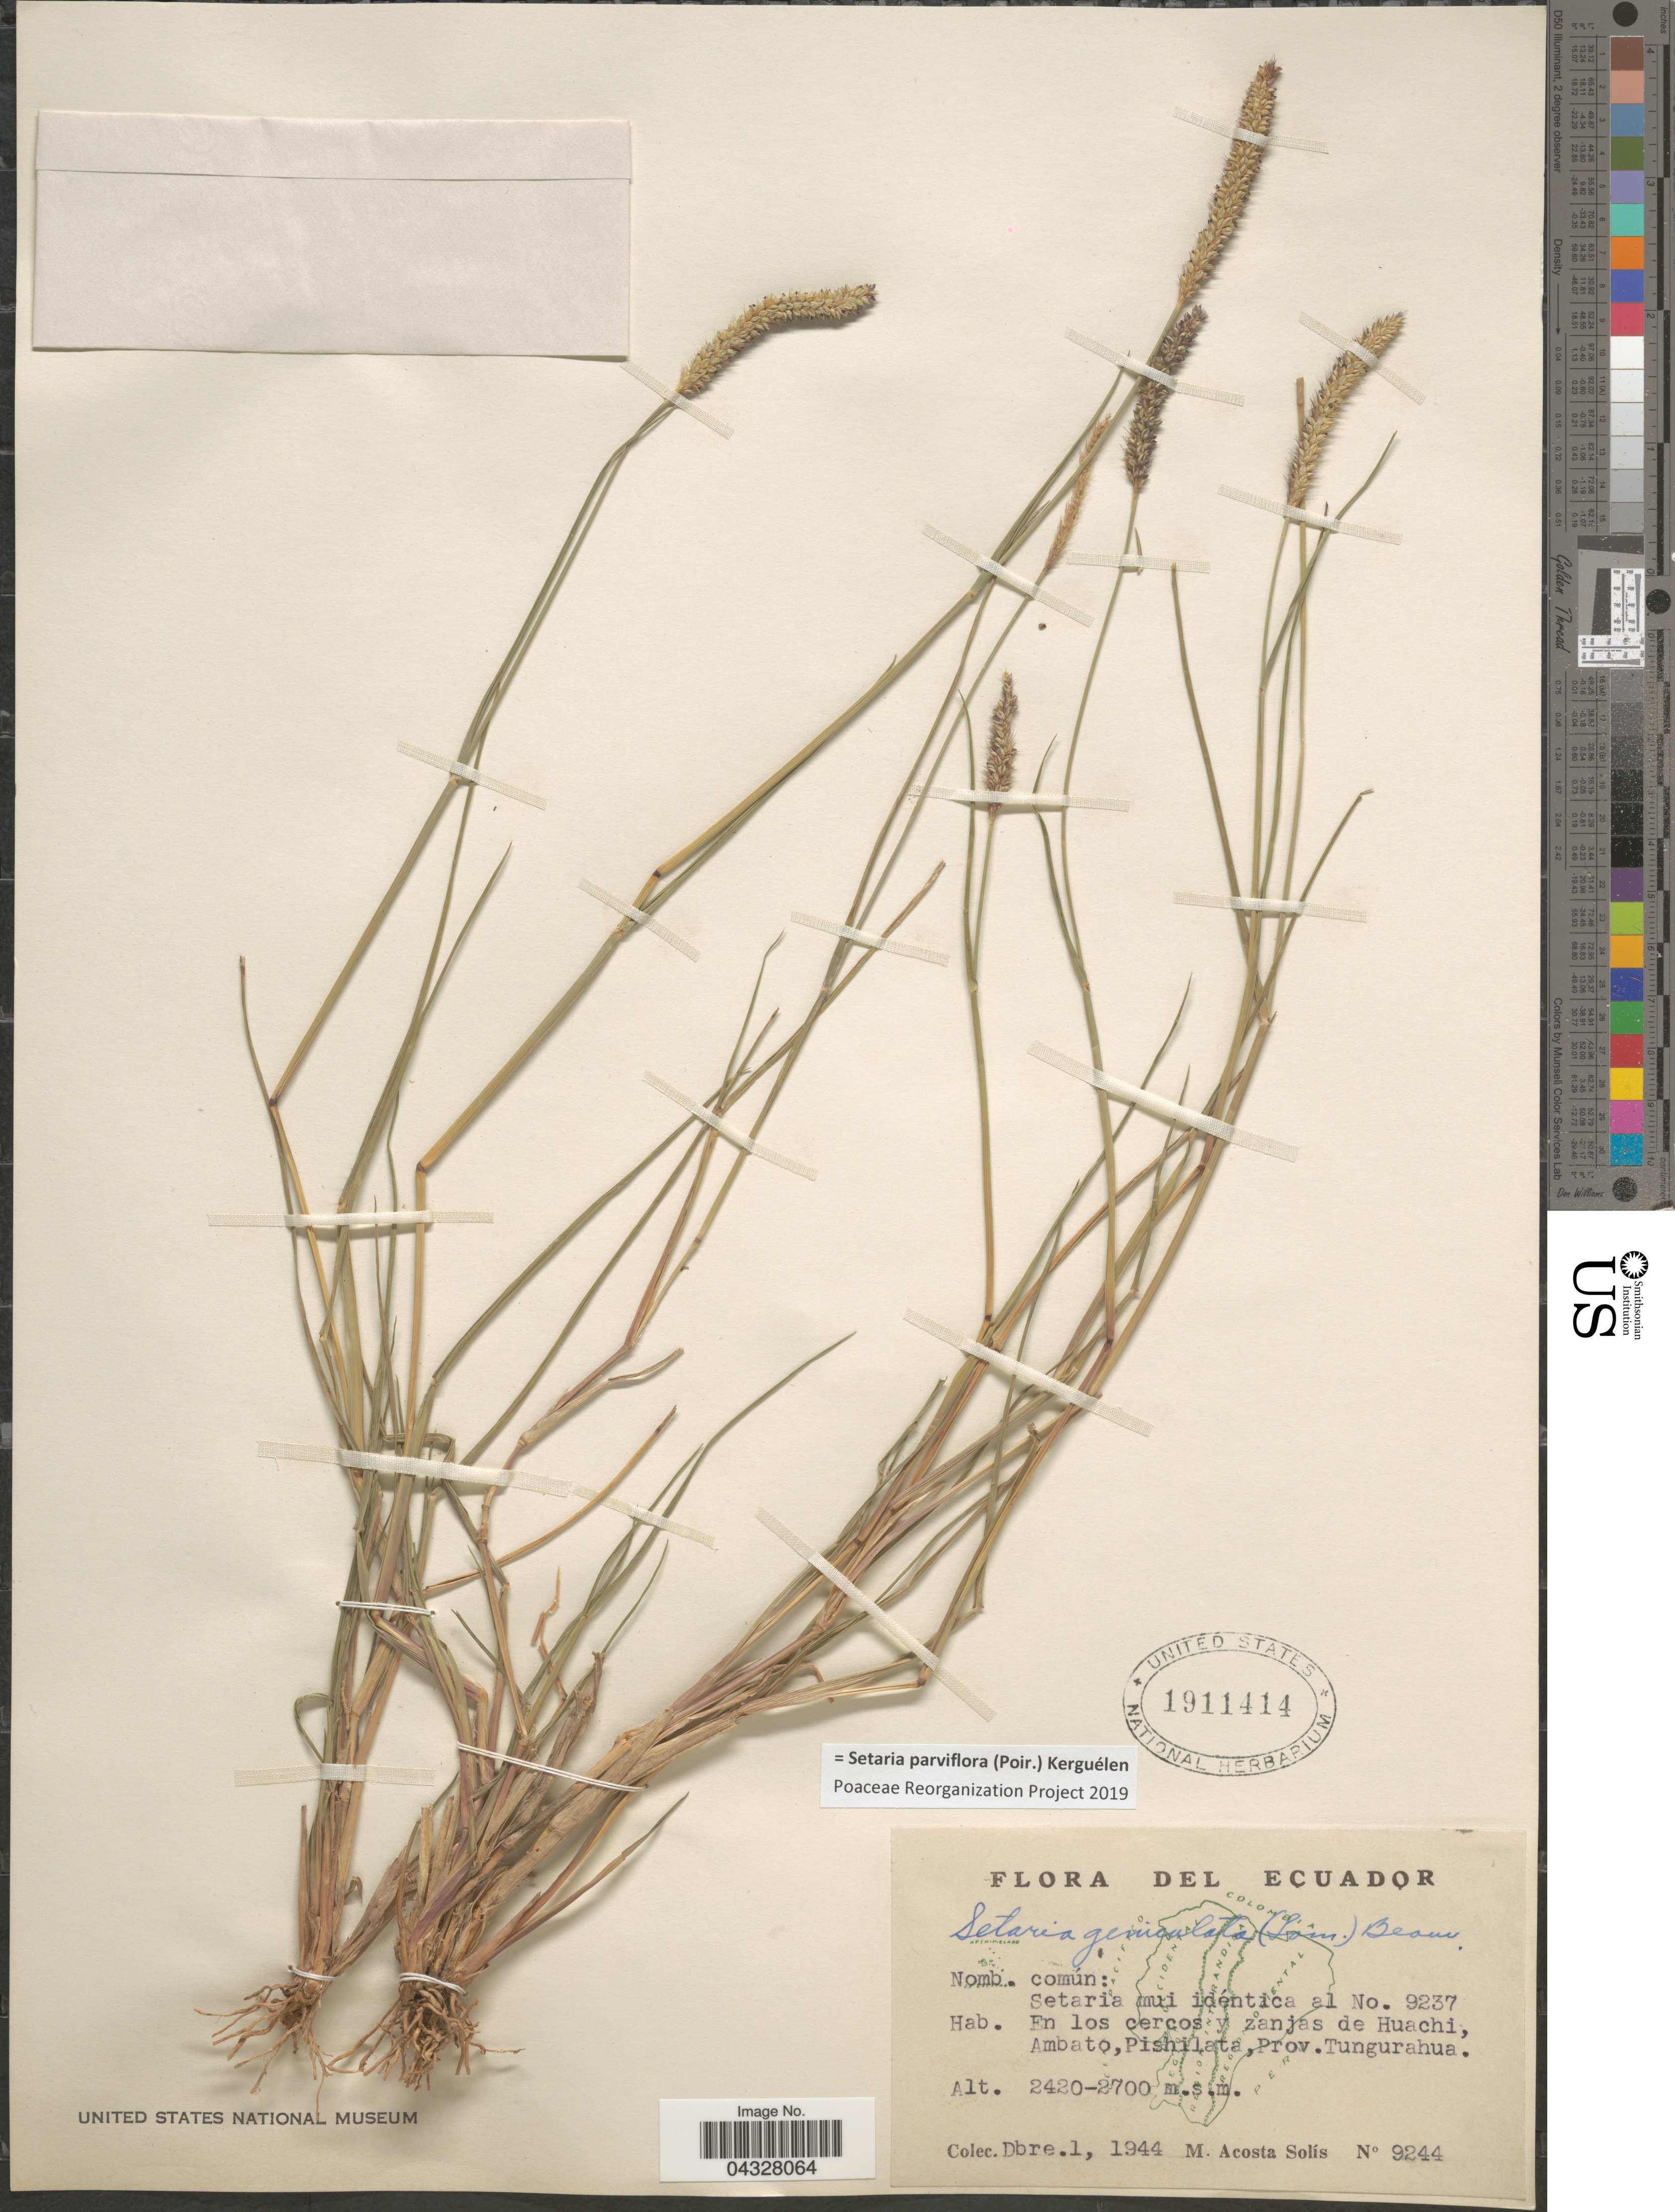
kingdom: Plantae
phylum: Tracheophyta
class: Liliopsida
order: Poales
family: Poaceae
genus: Setaria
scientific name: Setaria parviflora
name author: (Poir.) Kerguélen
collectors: M. Acosta Solis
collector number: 9244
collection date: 1944-12-01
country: Ecuador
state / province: Tungurahua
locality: En los cercos y zanjas de Huachi, Ambato, Pishilata.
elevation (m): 2420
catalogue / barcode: US 1911414